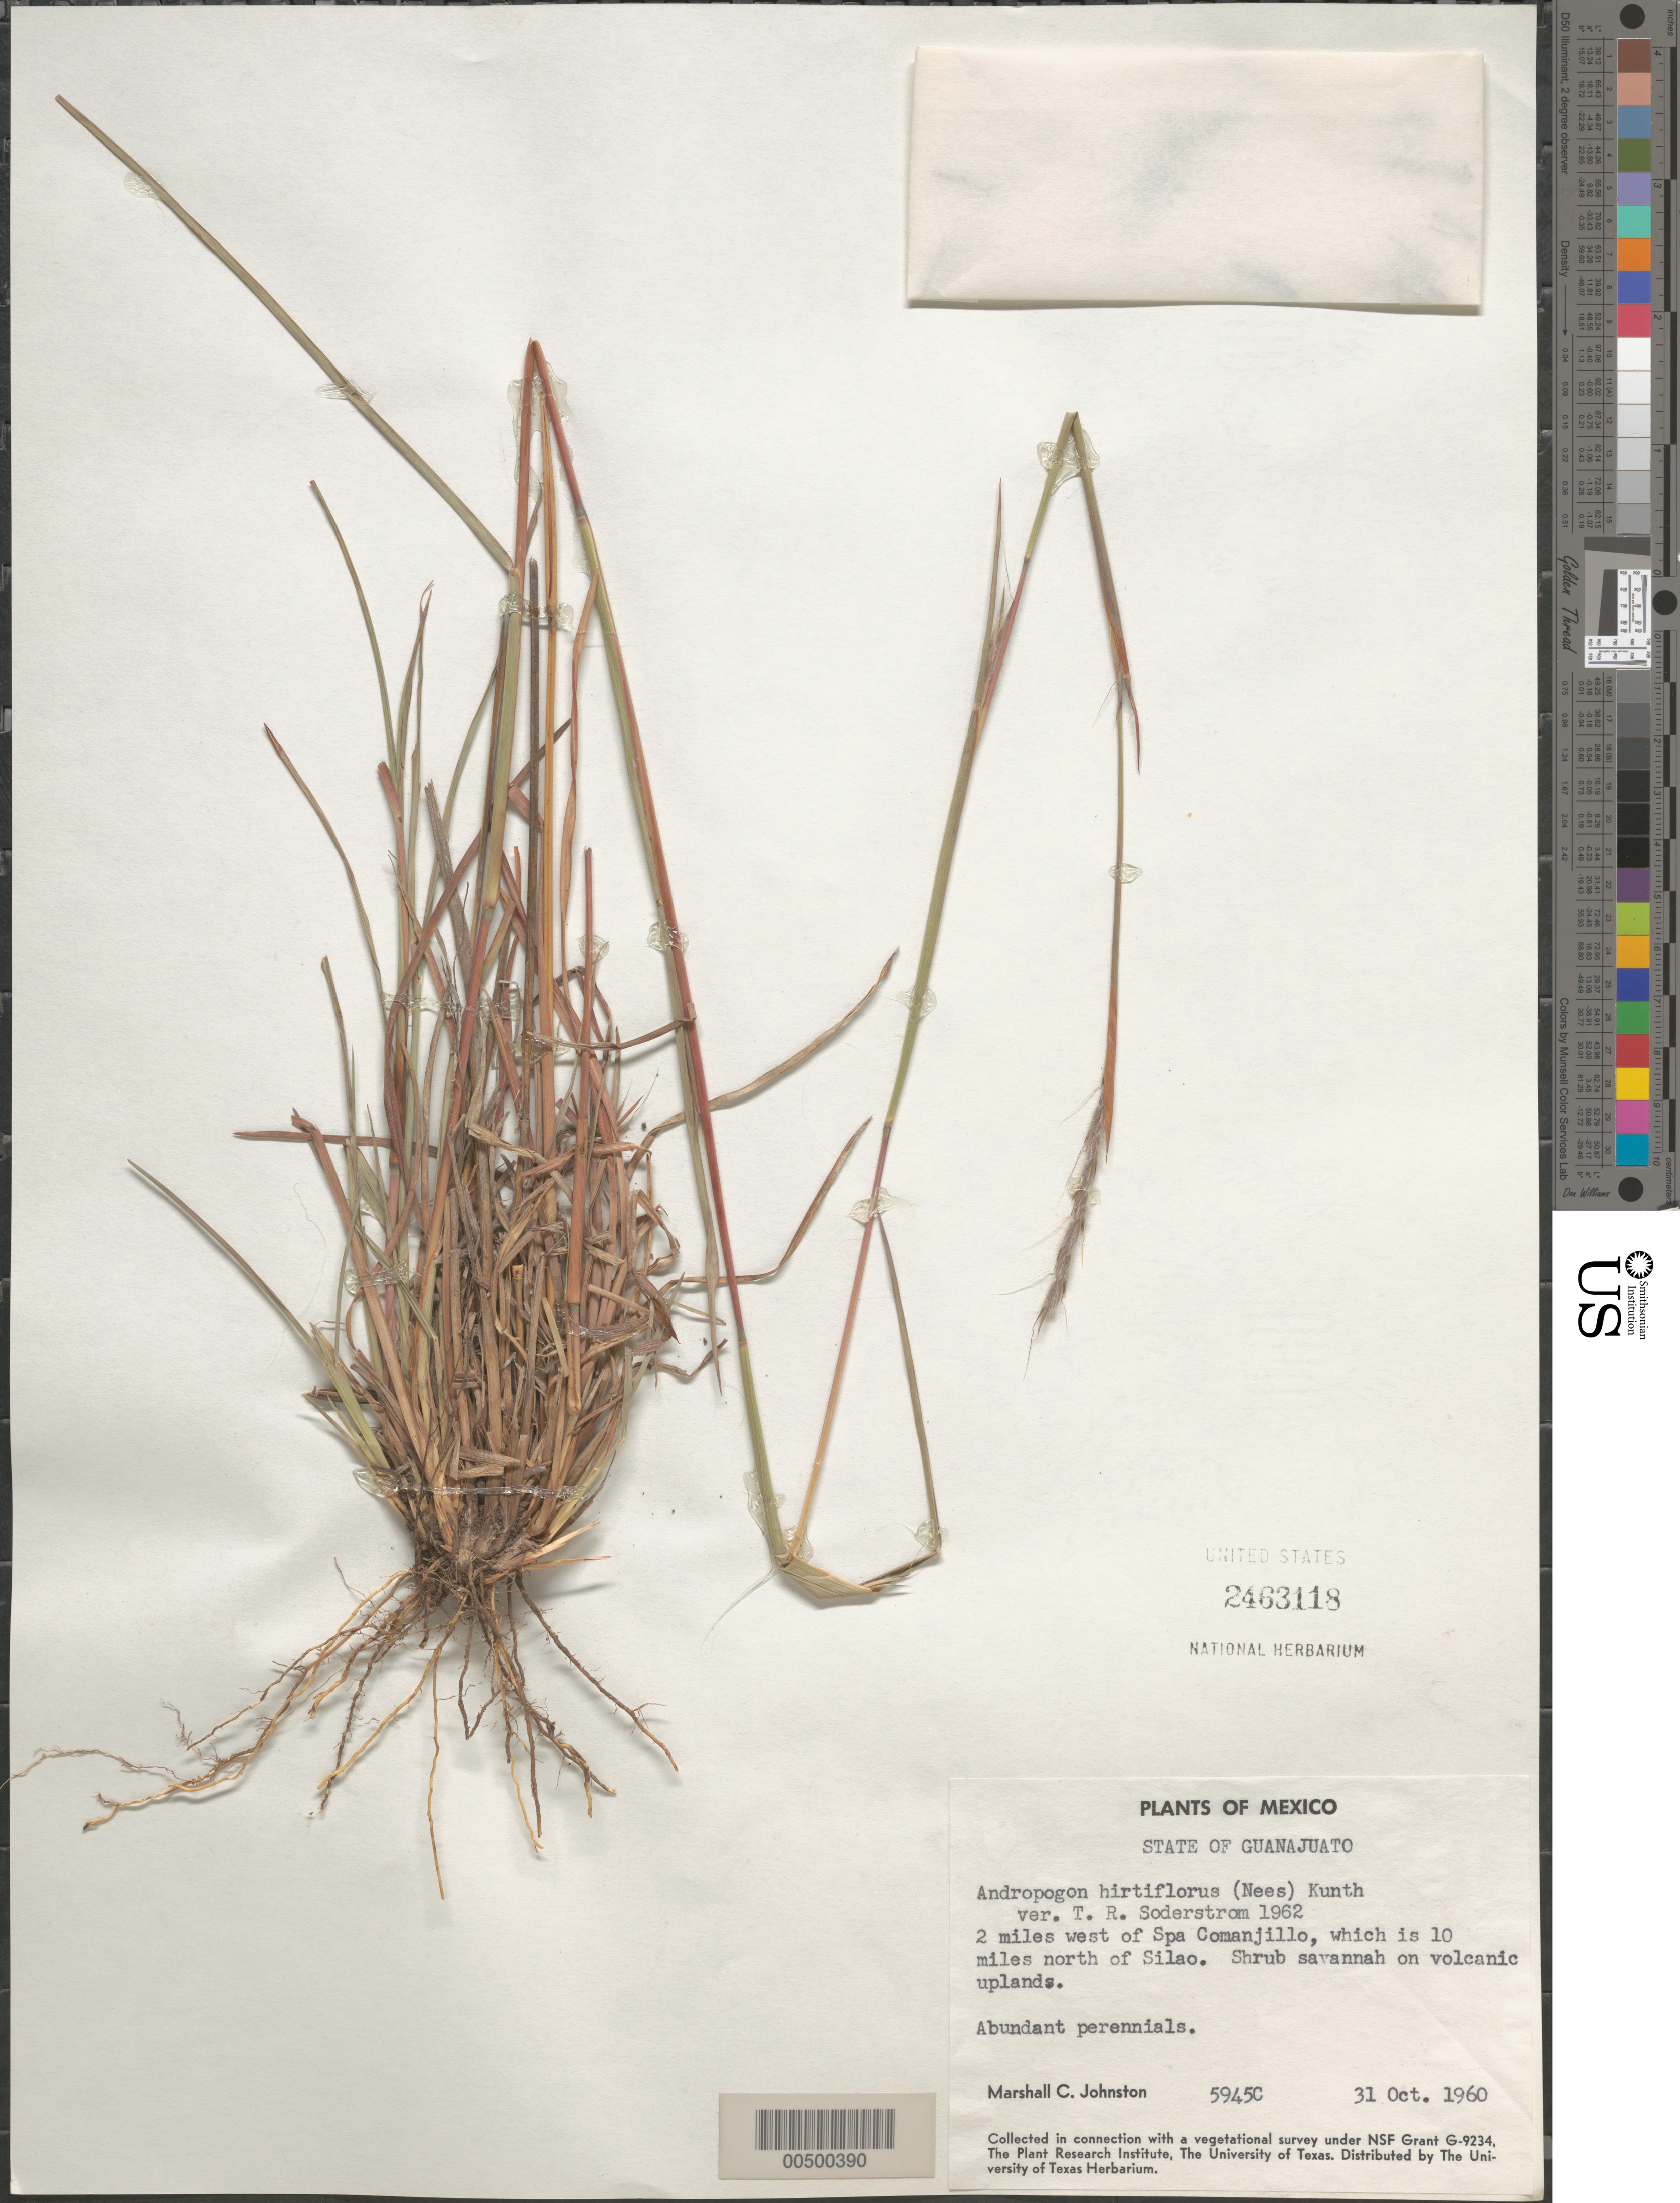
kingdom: Plantae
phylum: Tracheophyta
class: Liliopsida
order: Poales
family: Poaceae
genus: Schizachyrium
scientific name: Schizachyrium sanguineum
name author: (Retz.) Alston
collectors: M. Johnston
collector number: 5945C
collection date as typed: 31 Oct 1960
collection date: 1960-10-31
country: Mexico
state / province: Guanajuato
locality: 2 mi W of Spa Comanjillo, which is 10 mi N of Silao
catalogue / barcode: US 2463118